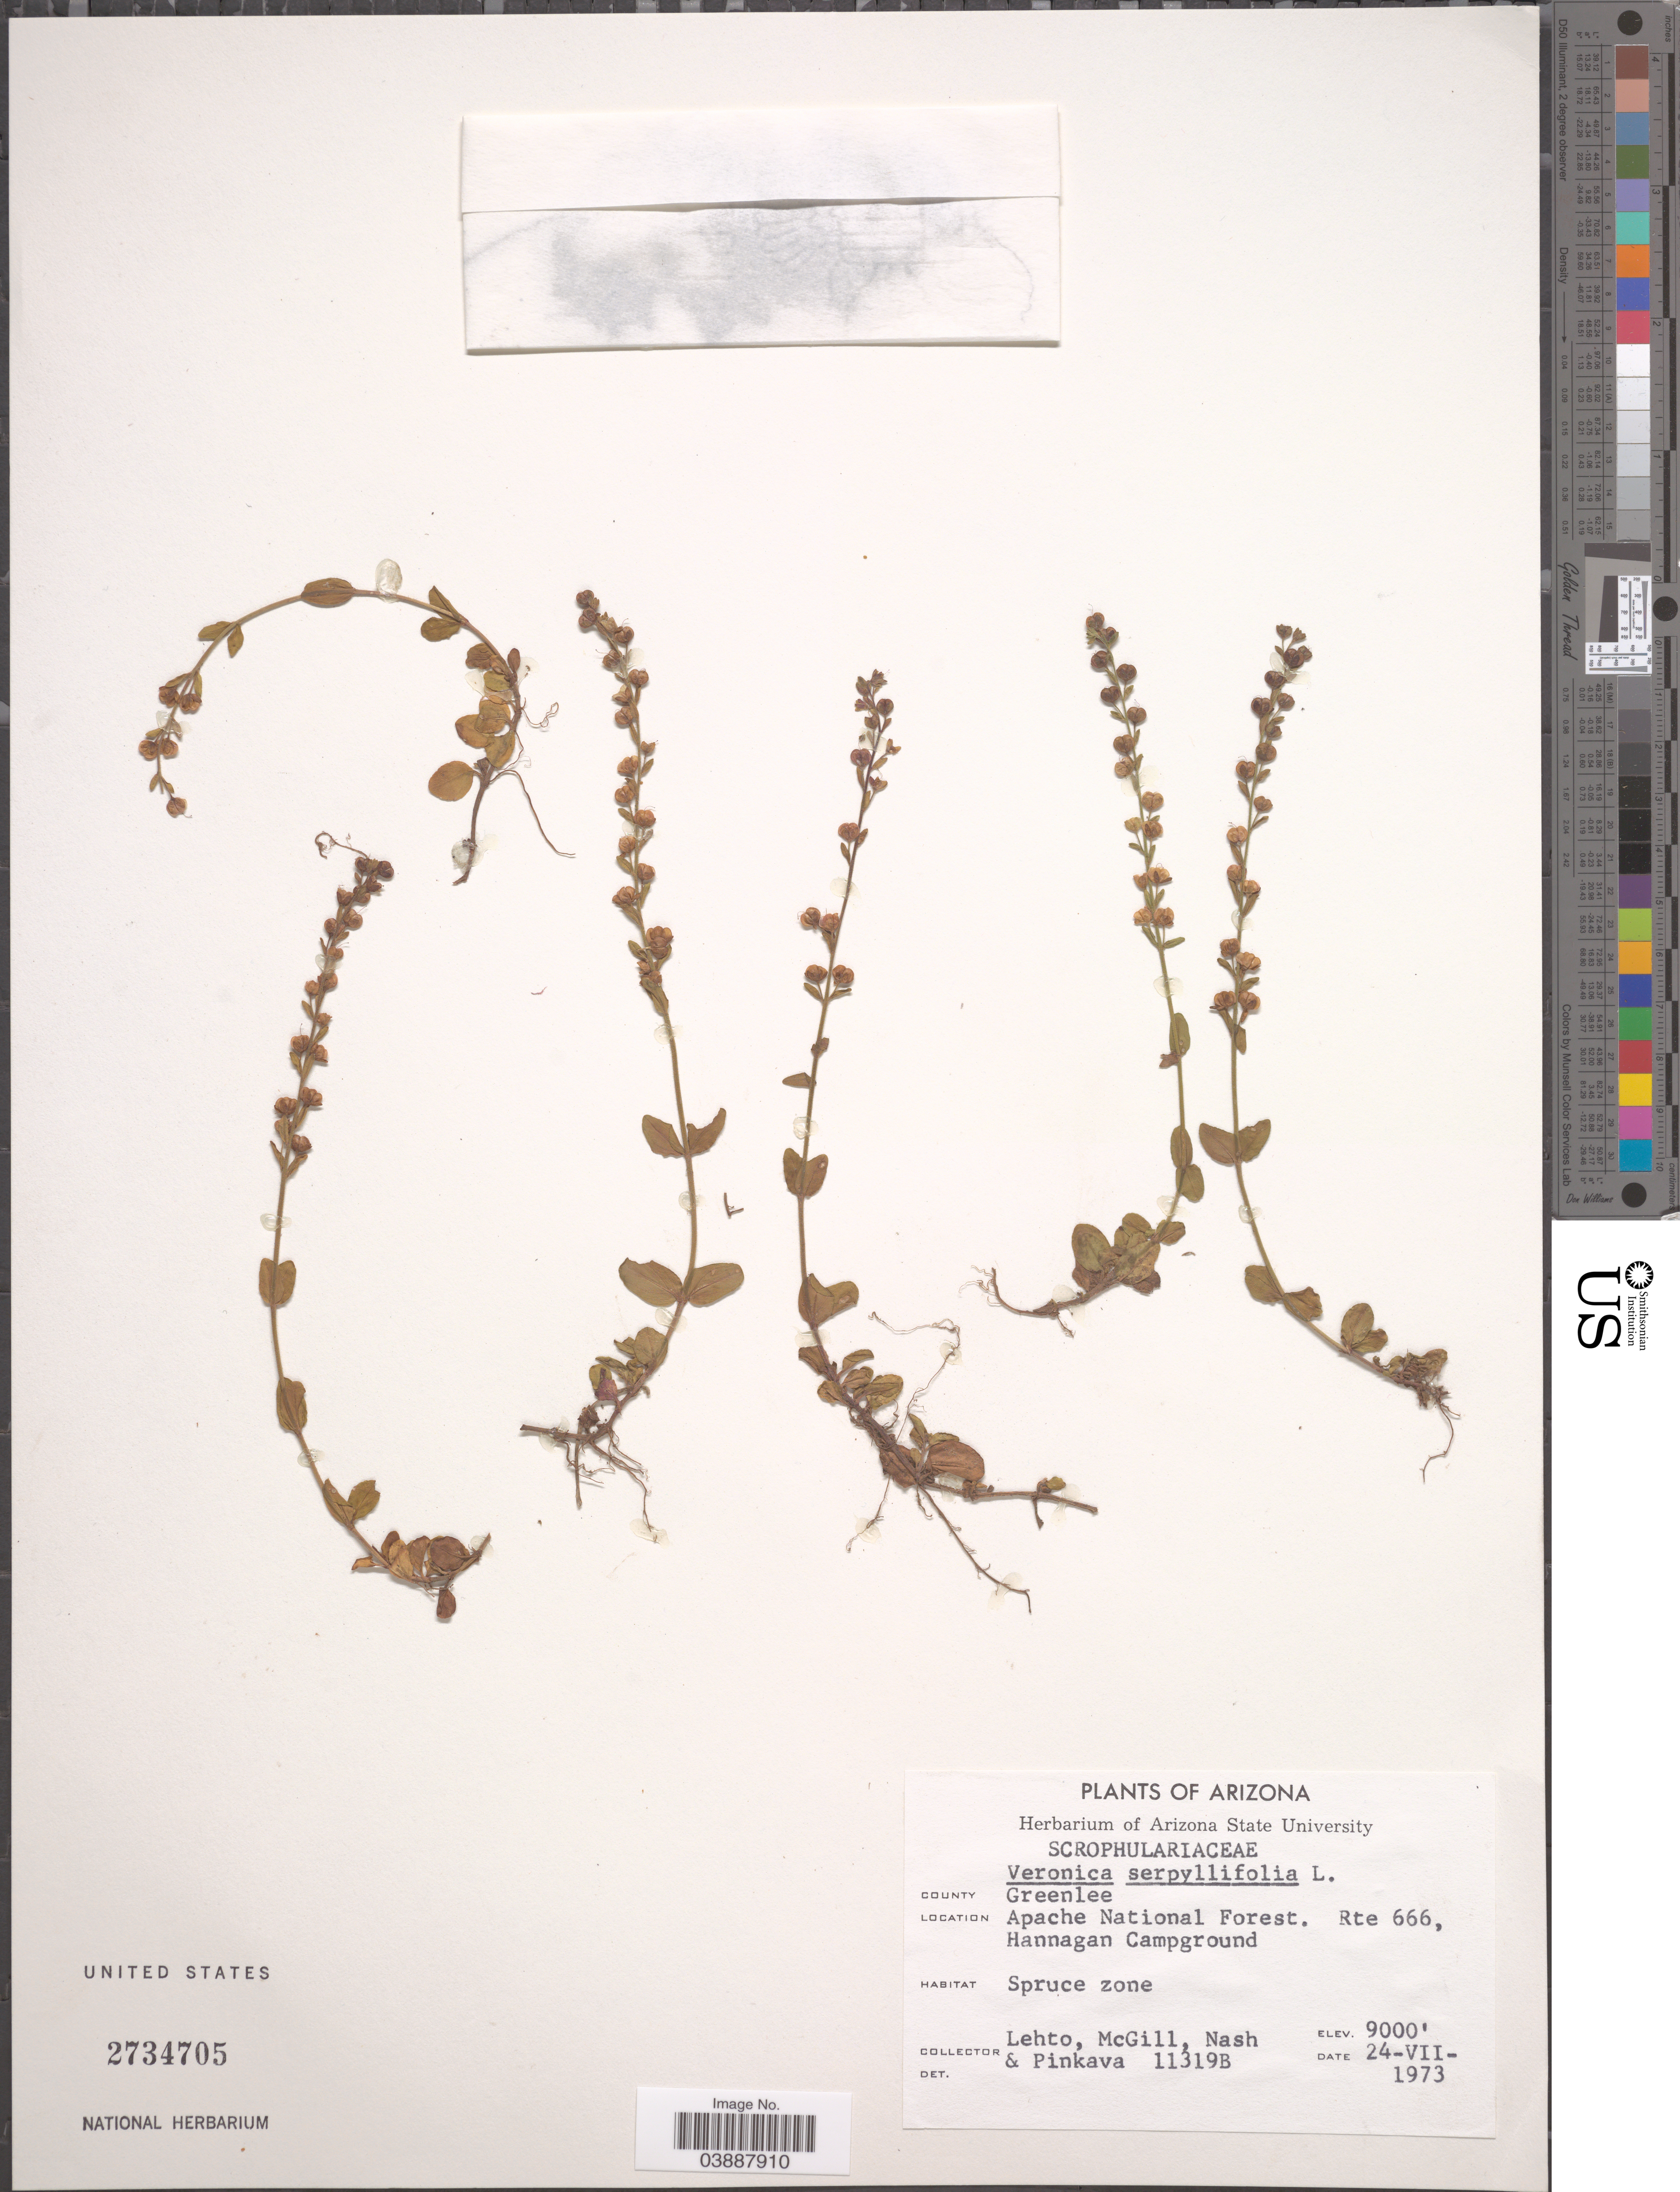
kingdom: Plantae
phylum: Tracheophyta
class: Magnoliopsida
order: Lamiales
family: Plantaginaceae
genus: Veronica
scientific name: Veronica serpyllifolia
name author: L.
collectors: -. Lehto, -. McGill, -- Nash & -. Pinkava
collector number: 11319B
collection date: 1973-07-24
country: United States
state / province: Arizona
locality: County Greenlee. Apache National Forest. Rte 666, Hannagan Campground. Spruce zone.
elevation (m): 2743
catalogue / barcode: US 2734705